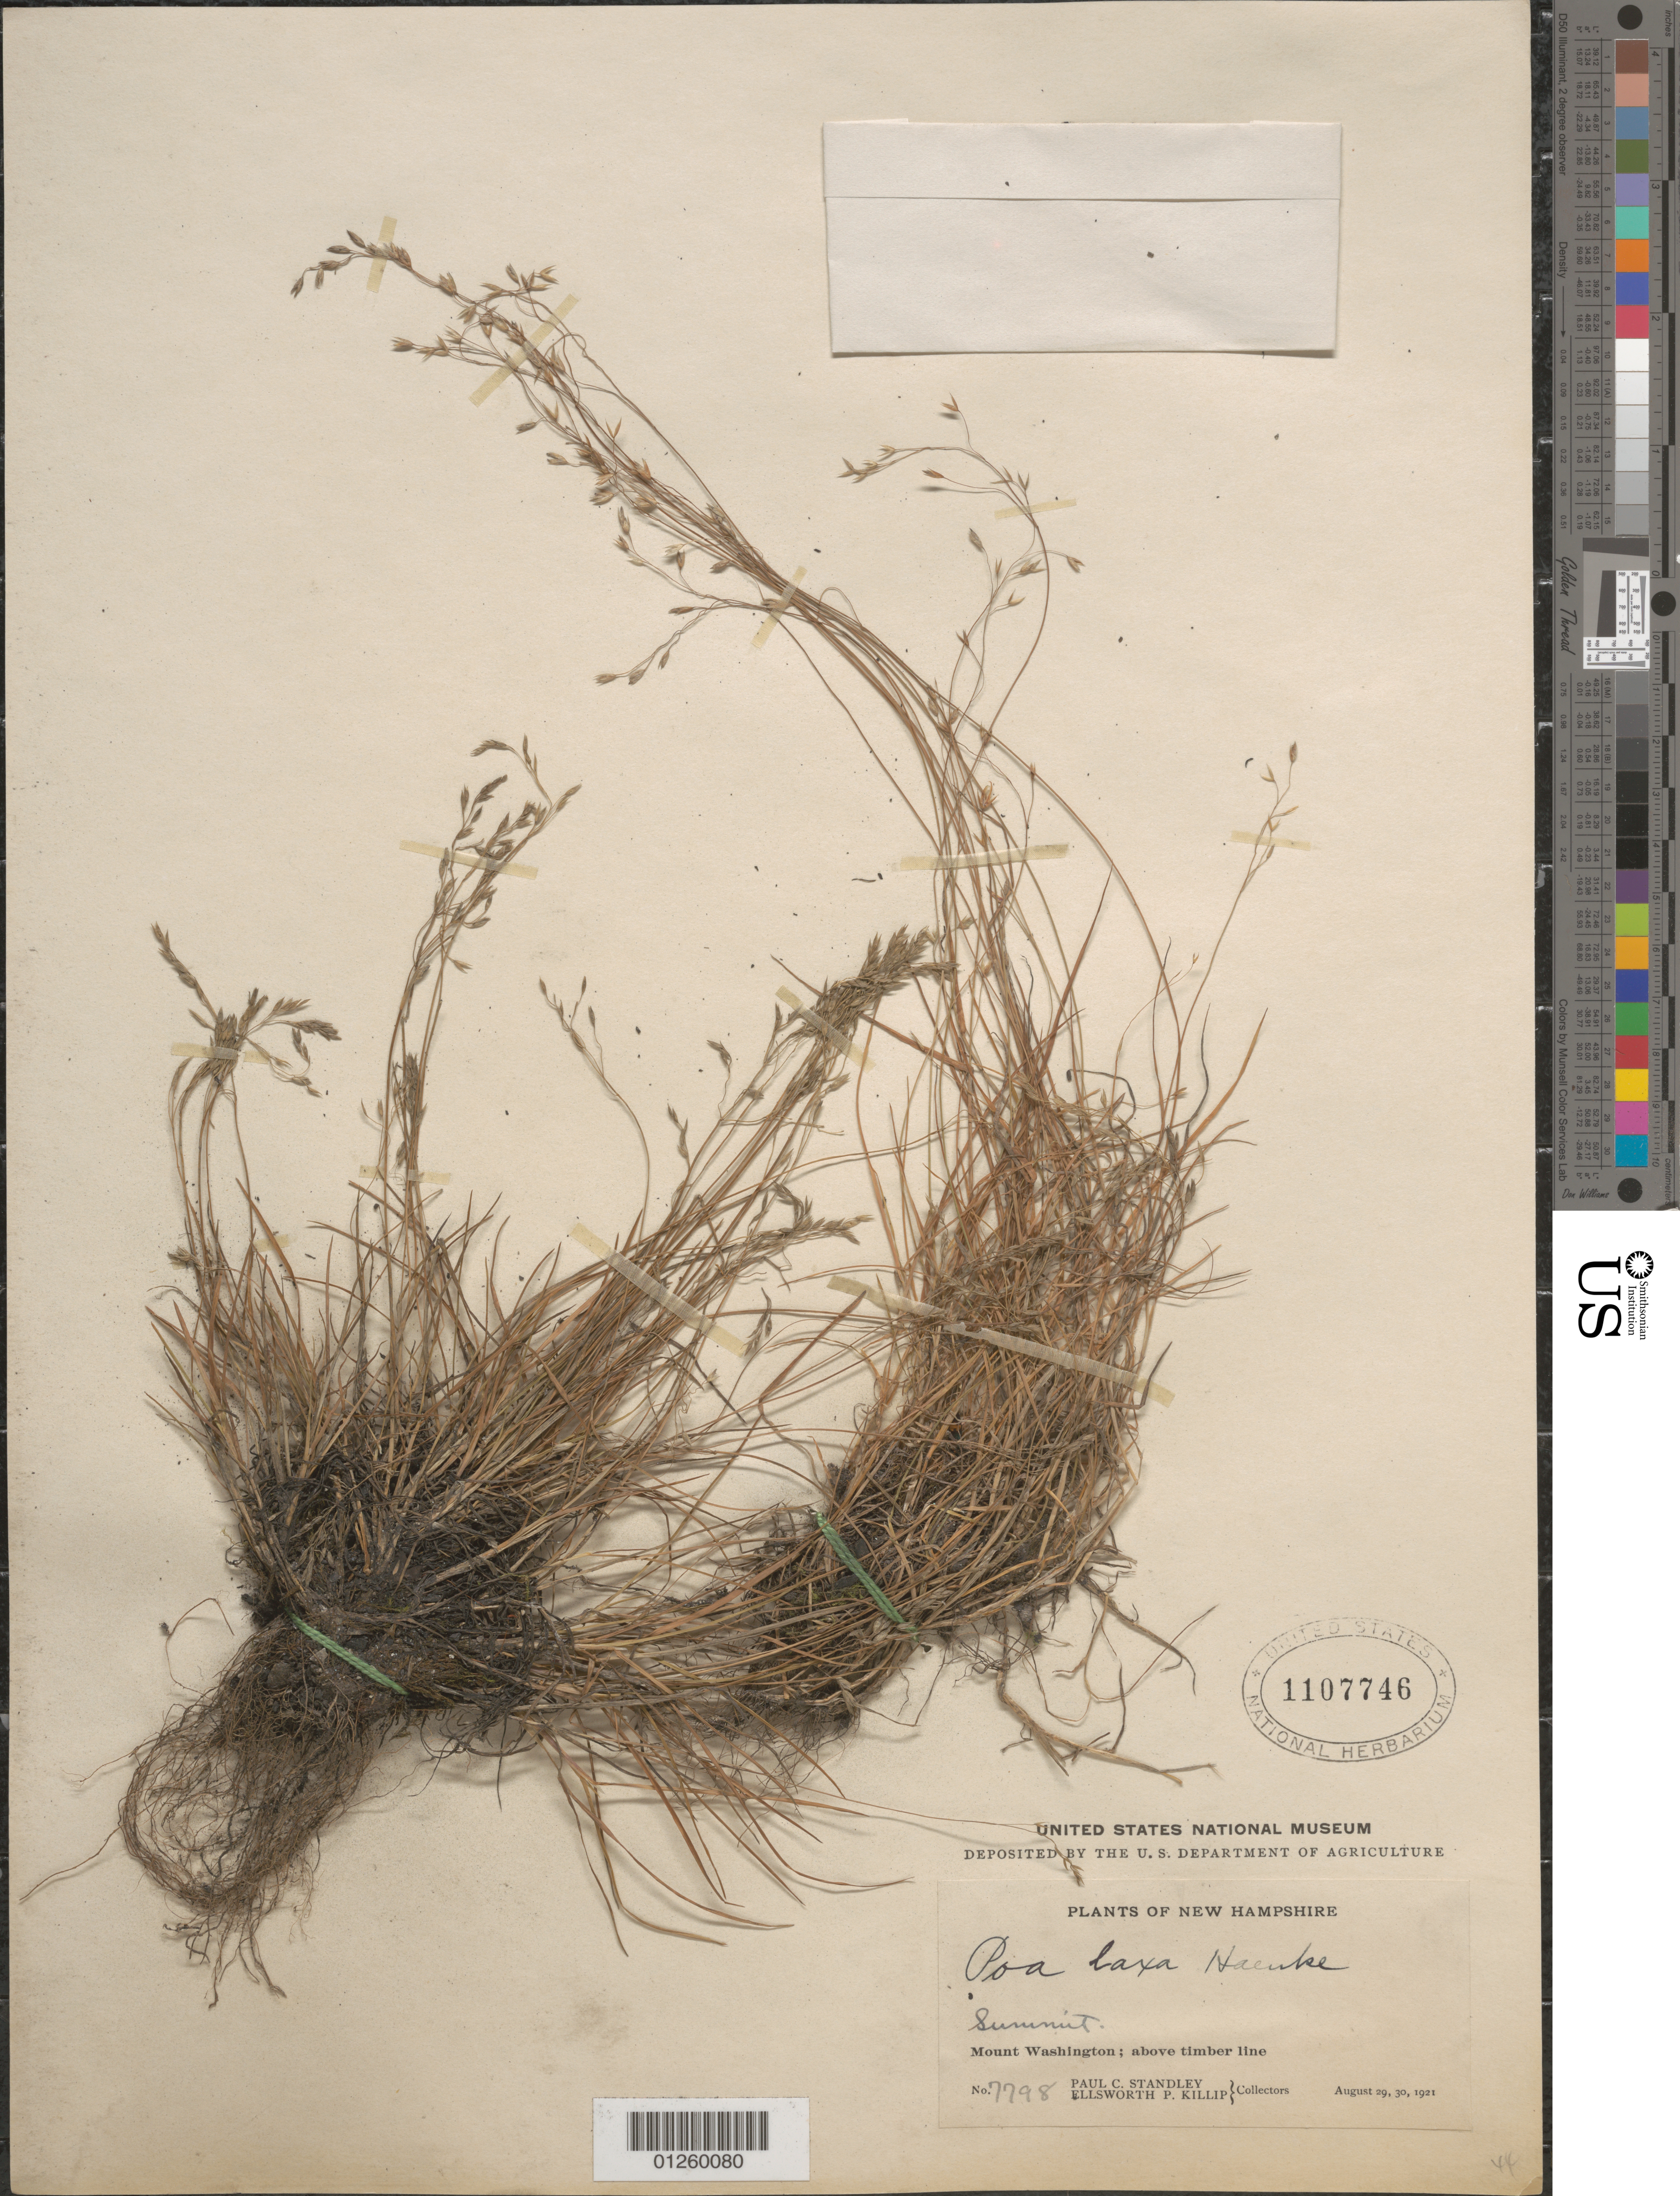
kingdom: Plantae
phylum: Tracheophyta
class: Liliopsida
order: Poales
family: Poaceae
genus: Poa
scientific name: Poa flexuosa Sm. subsp. fernaldiana (Nannf.) Á. Löve & D. Löve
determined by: Soreng, Robert J., Research Associate (BOT), Smithsonian Institution - National Museum of Natural History (UNITED STATES)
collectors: P. C. Standley & E. P. Killip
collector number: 7798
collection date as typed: August 29, 30, 1921.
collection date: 1921-08-29/1921-08-30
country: United States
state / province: New Hampshire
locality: Mount Washington: above timber line. Summit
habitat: Mount Washington summit.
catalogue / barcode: US 1107746